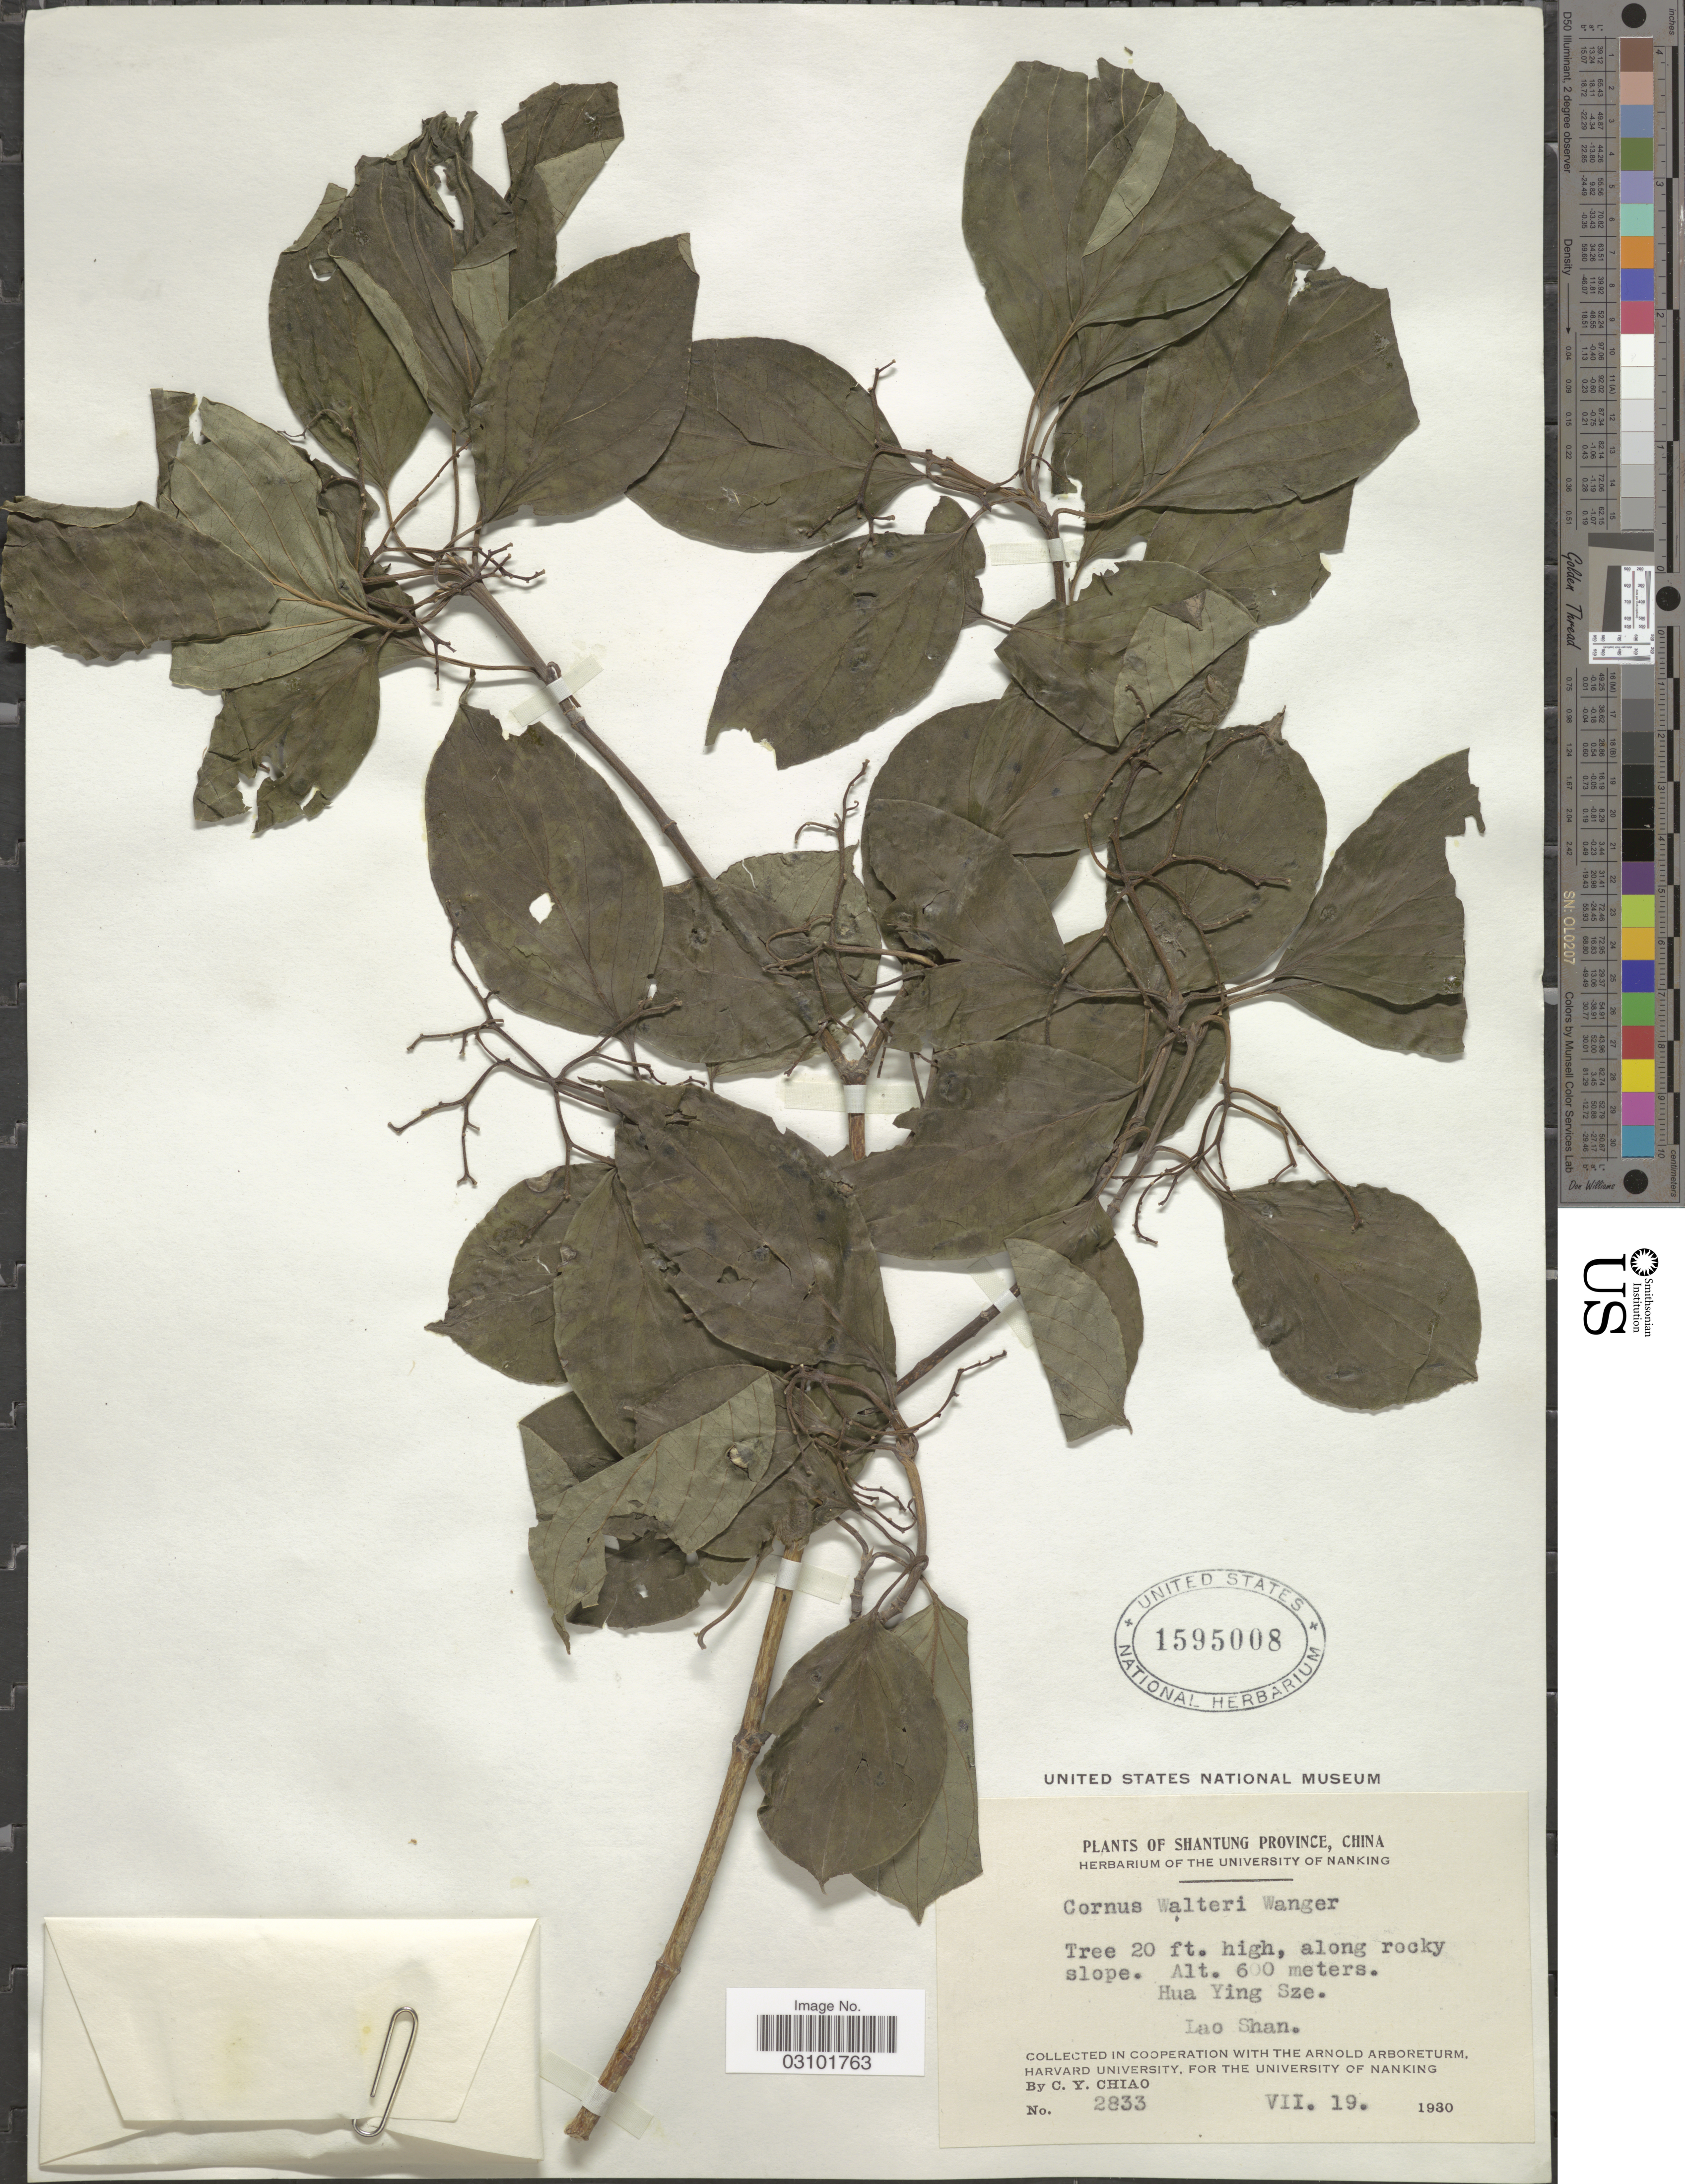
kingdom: Plantae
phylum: Tracheophyta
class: Magnoliopsida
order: Cornales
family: Cornaceae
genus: Cornus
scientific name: Cornus walteri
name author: Wangerin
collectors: C. Y. Chiao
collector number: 2833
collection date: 1930-07-19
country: China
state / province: Shandong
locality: Shantung Province. Hua Ying Sze. Lao Shan.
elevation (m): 600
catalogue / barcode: US 1595008